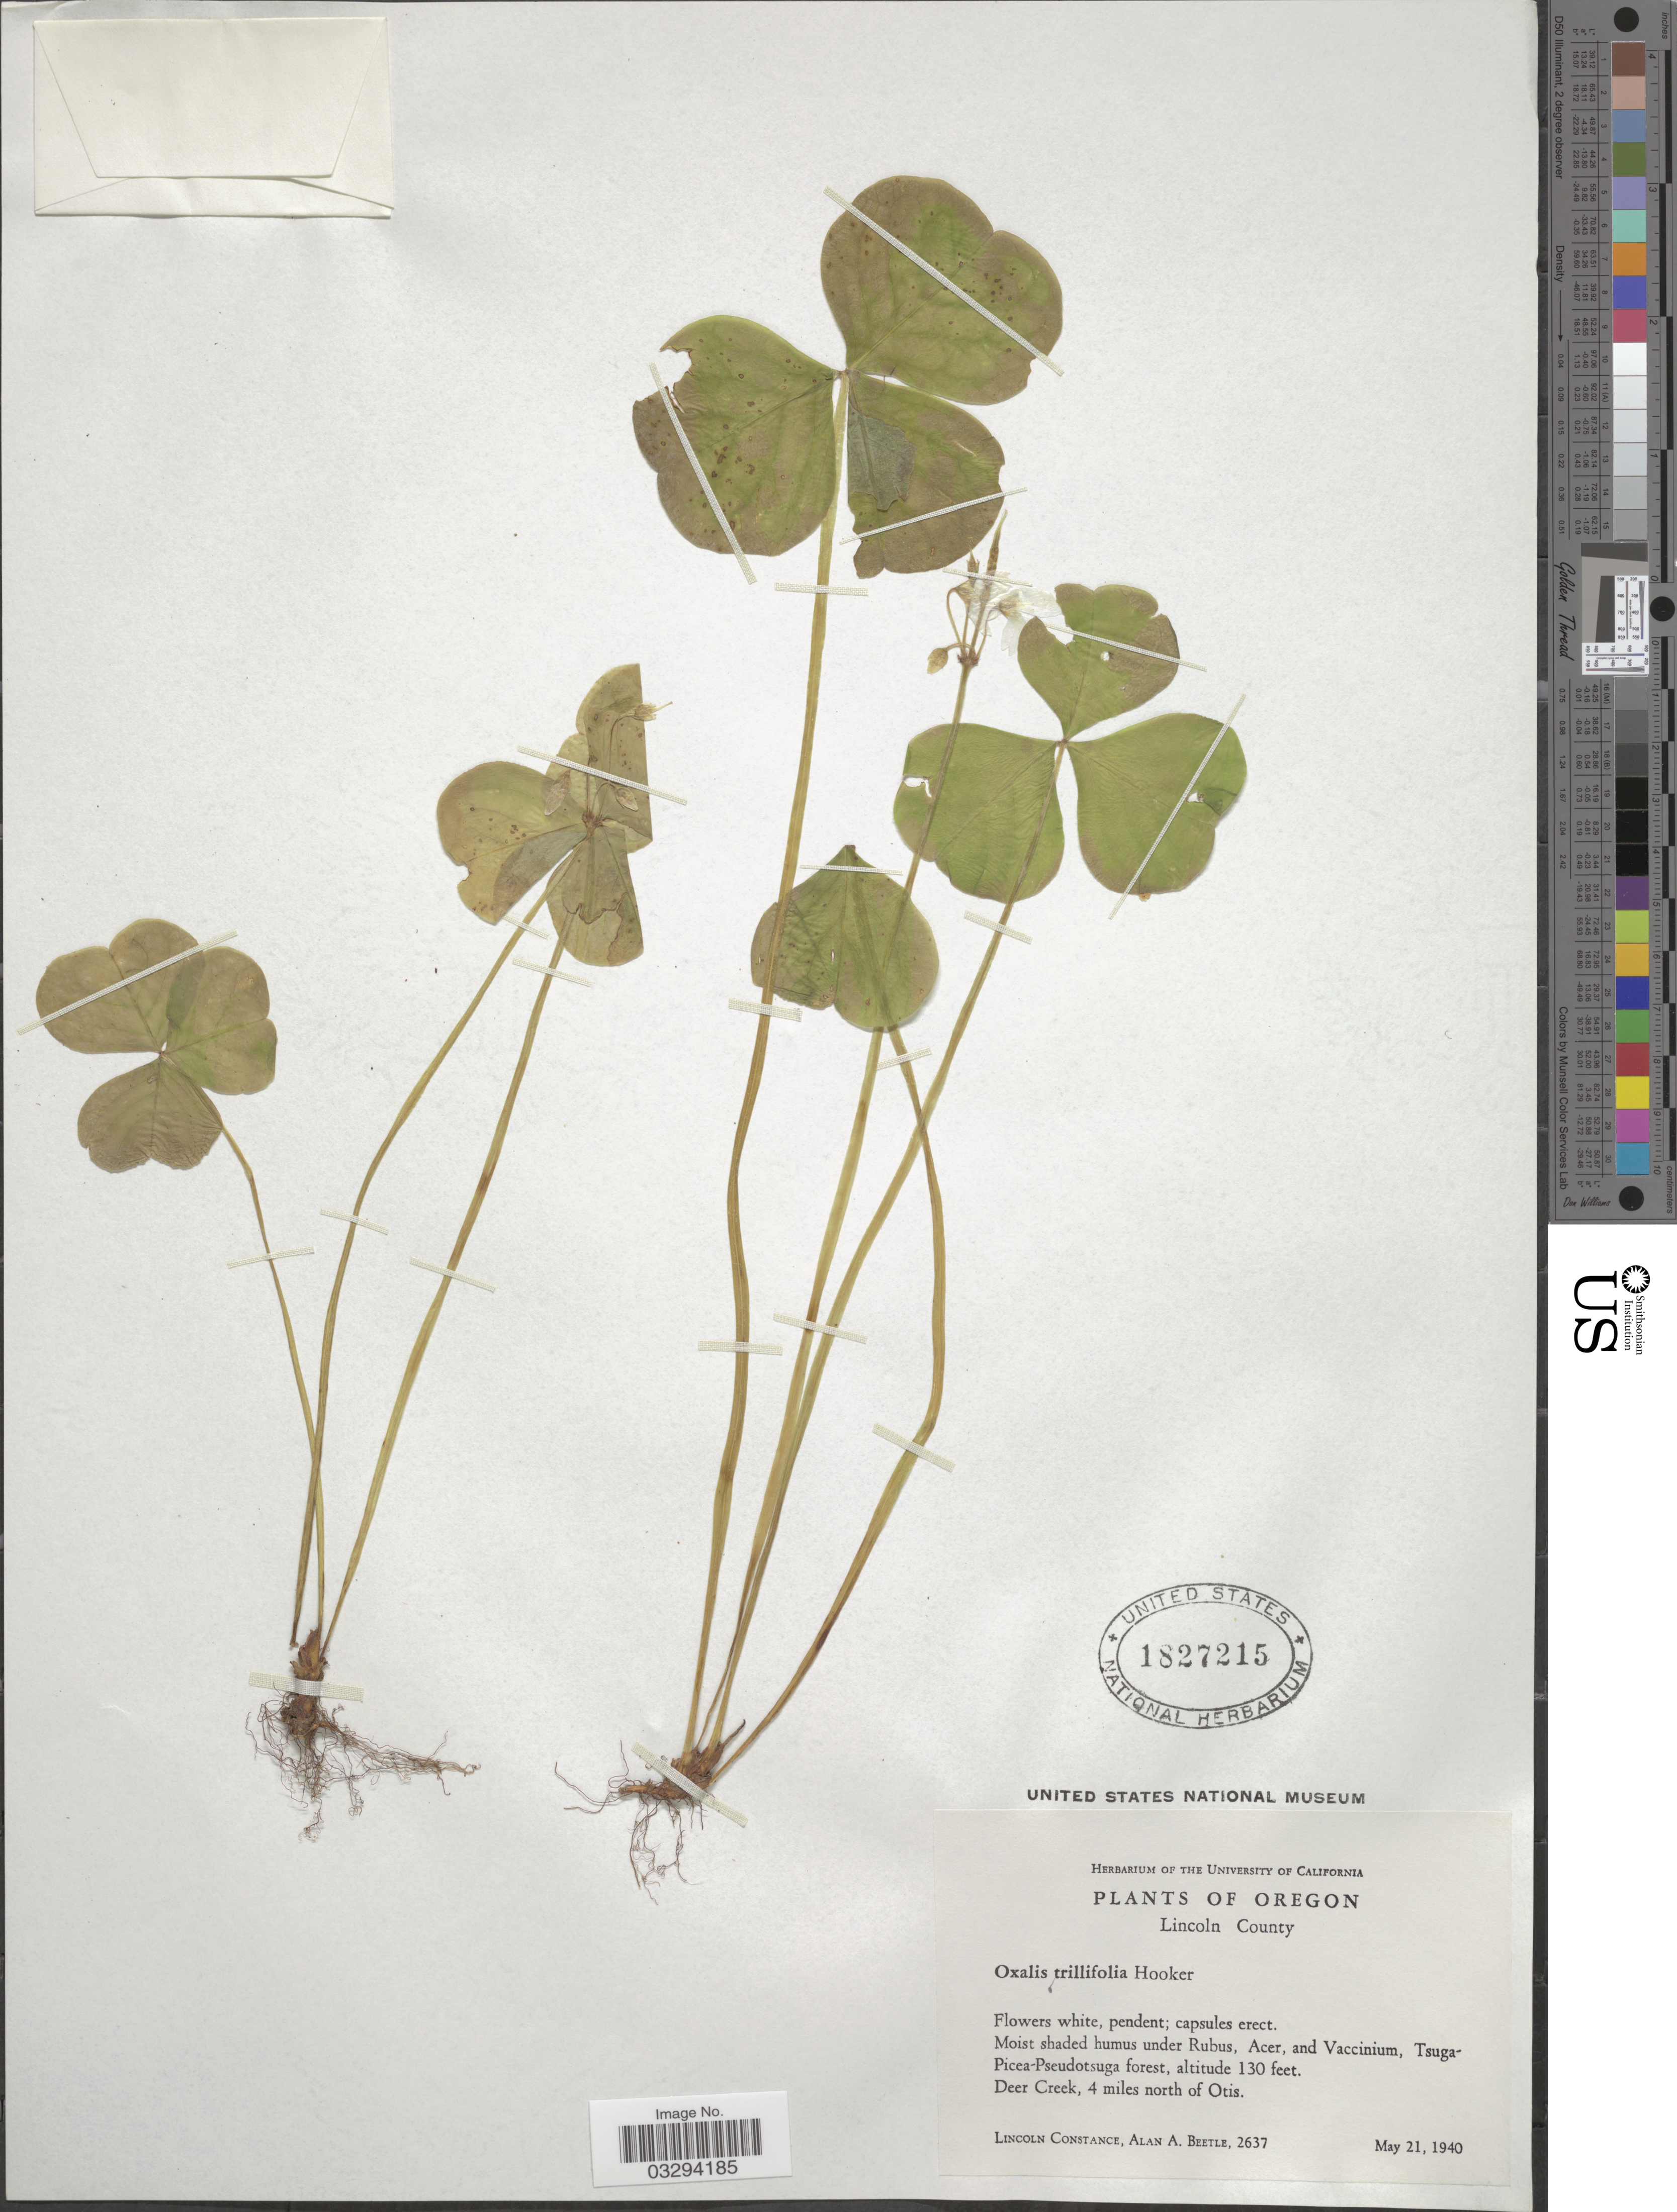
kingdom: Plantae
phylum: Tracheophyta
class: Magnoliopsida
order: Oxalidales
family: Oxalidaceae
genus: Oxalis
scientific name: Oxalis trilliifolia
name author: Hook.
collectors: L. Constance & A. A. Beetle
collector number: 2637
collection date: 1940-05-21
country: United States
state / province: Oregon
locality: Lincoln County. Deer Creek, 4 miles north of Otis.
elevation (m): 40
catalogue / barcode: US 1827215